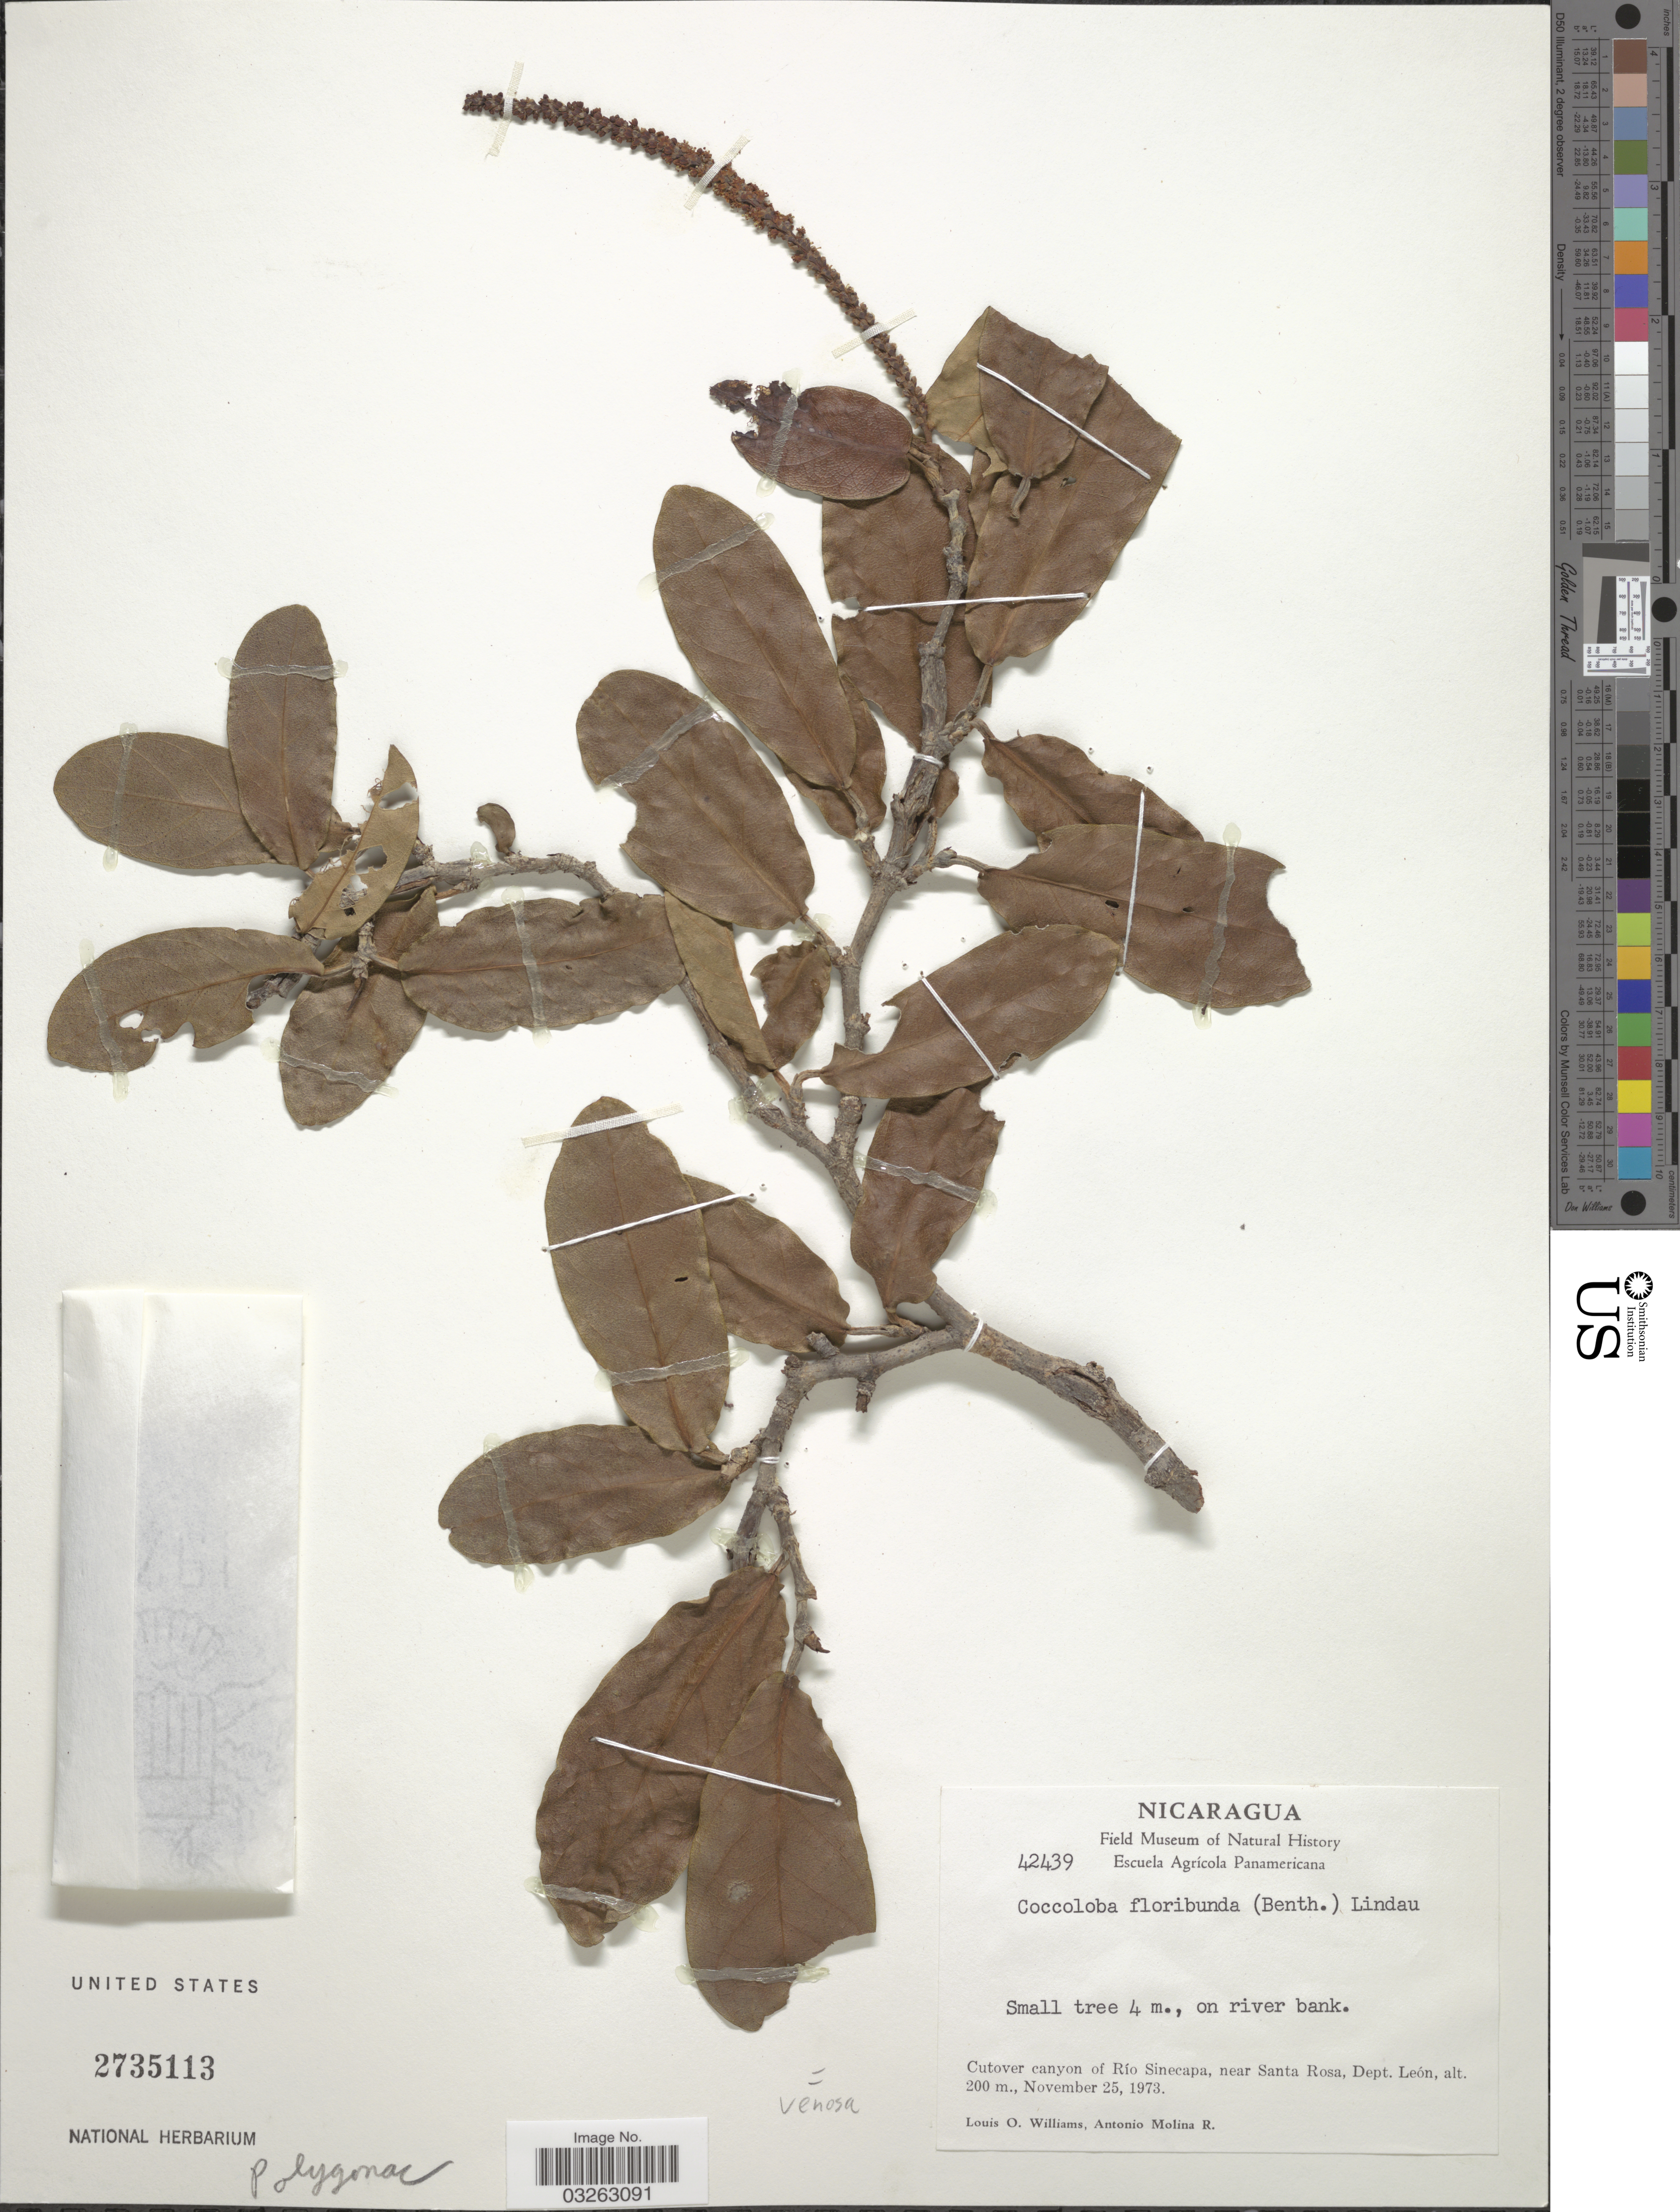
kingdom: Plantae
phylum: Tracheophyta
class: Magnoliopsida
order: Caryophyllales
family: Polygonaceae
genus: Coccoloba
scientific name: Coccoloba venosa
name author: L.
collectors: L. O. Williams & A. Molina R.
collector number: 42439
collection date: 1973-11-25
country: Nicaragua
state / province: Leon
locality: Cutover canyon of Río Sinecapa, near Santa Rosa, Dept. León.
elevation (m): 200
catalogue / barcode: US 2735113